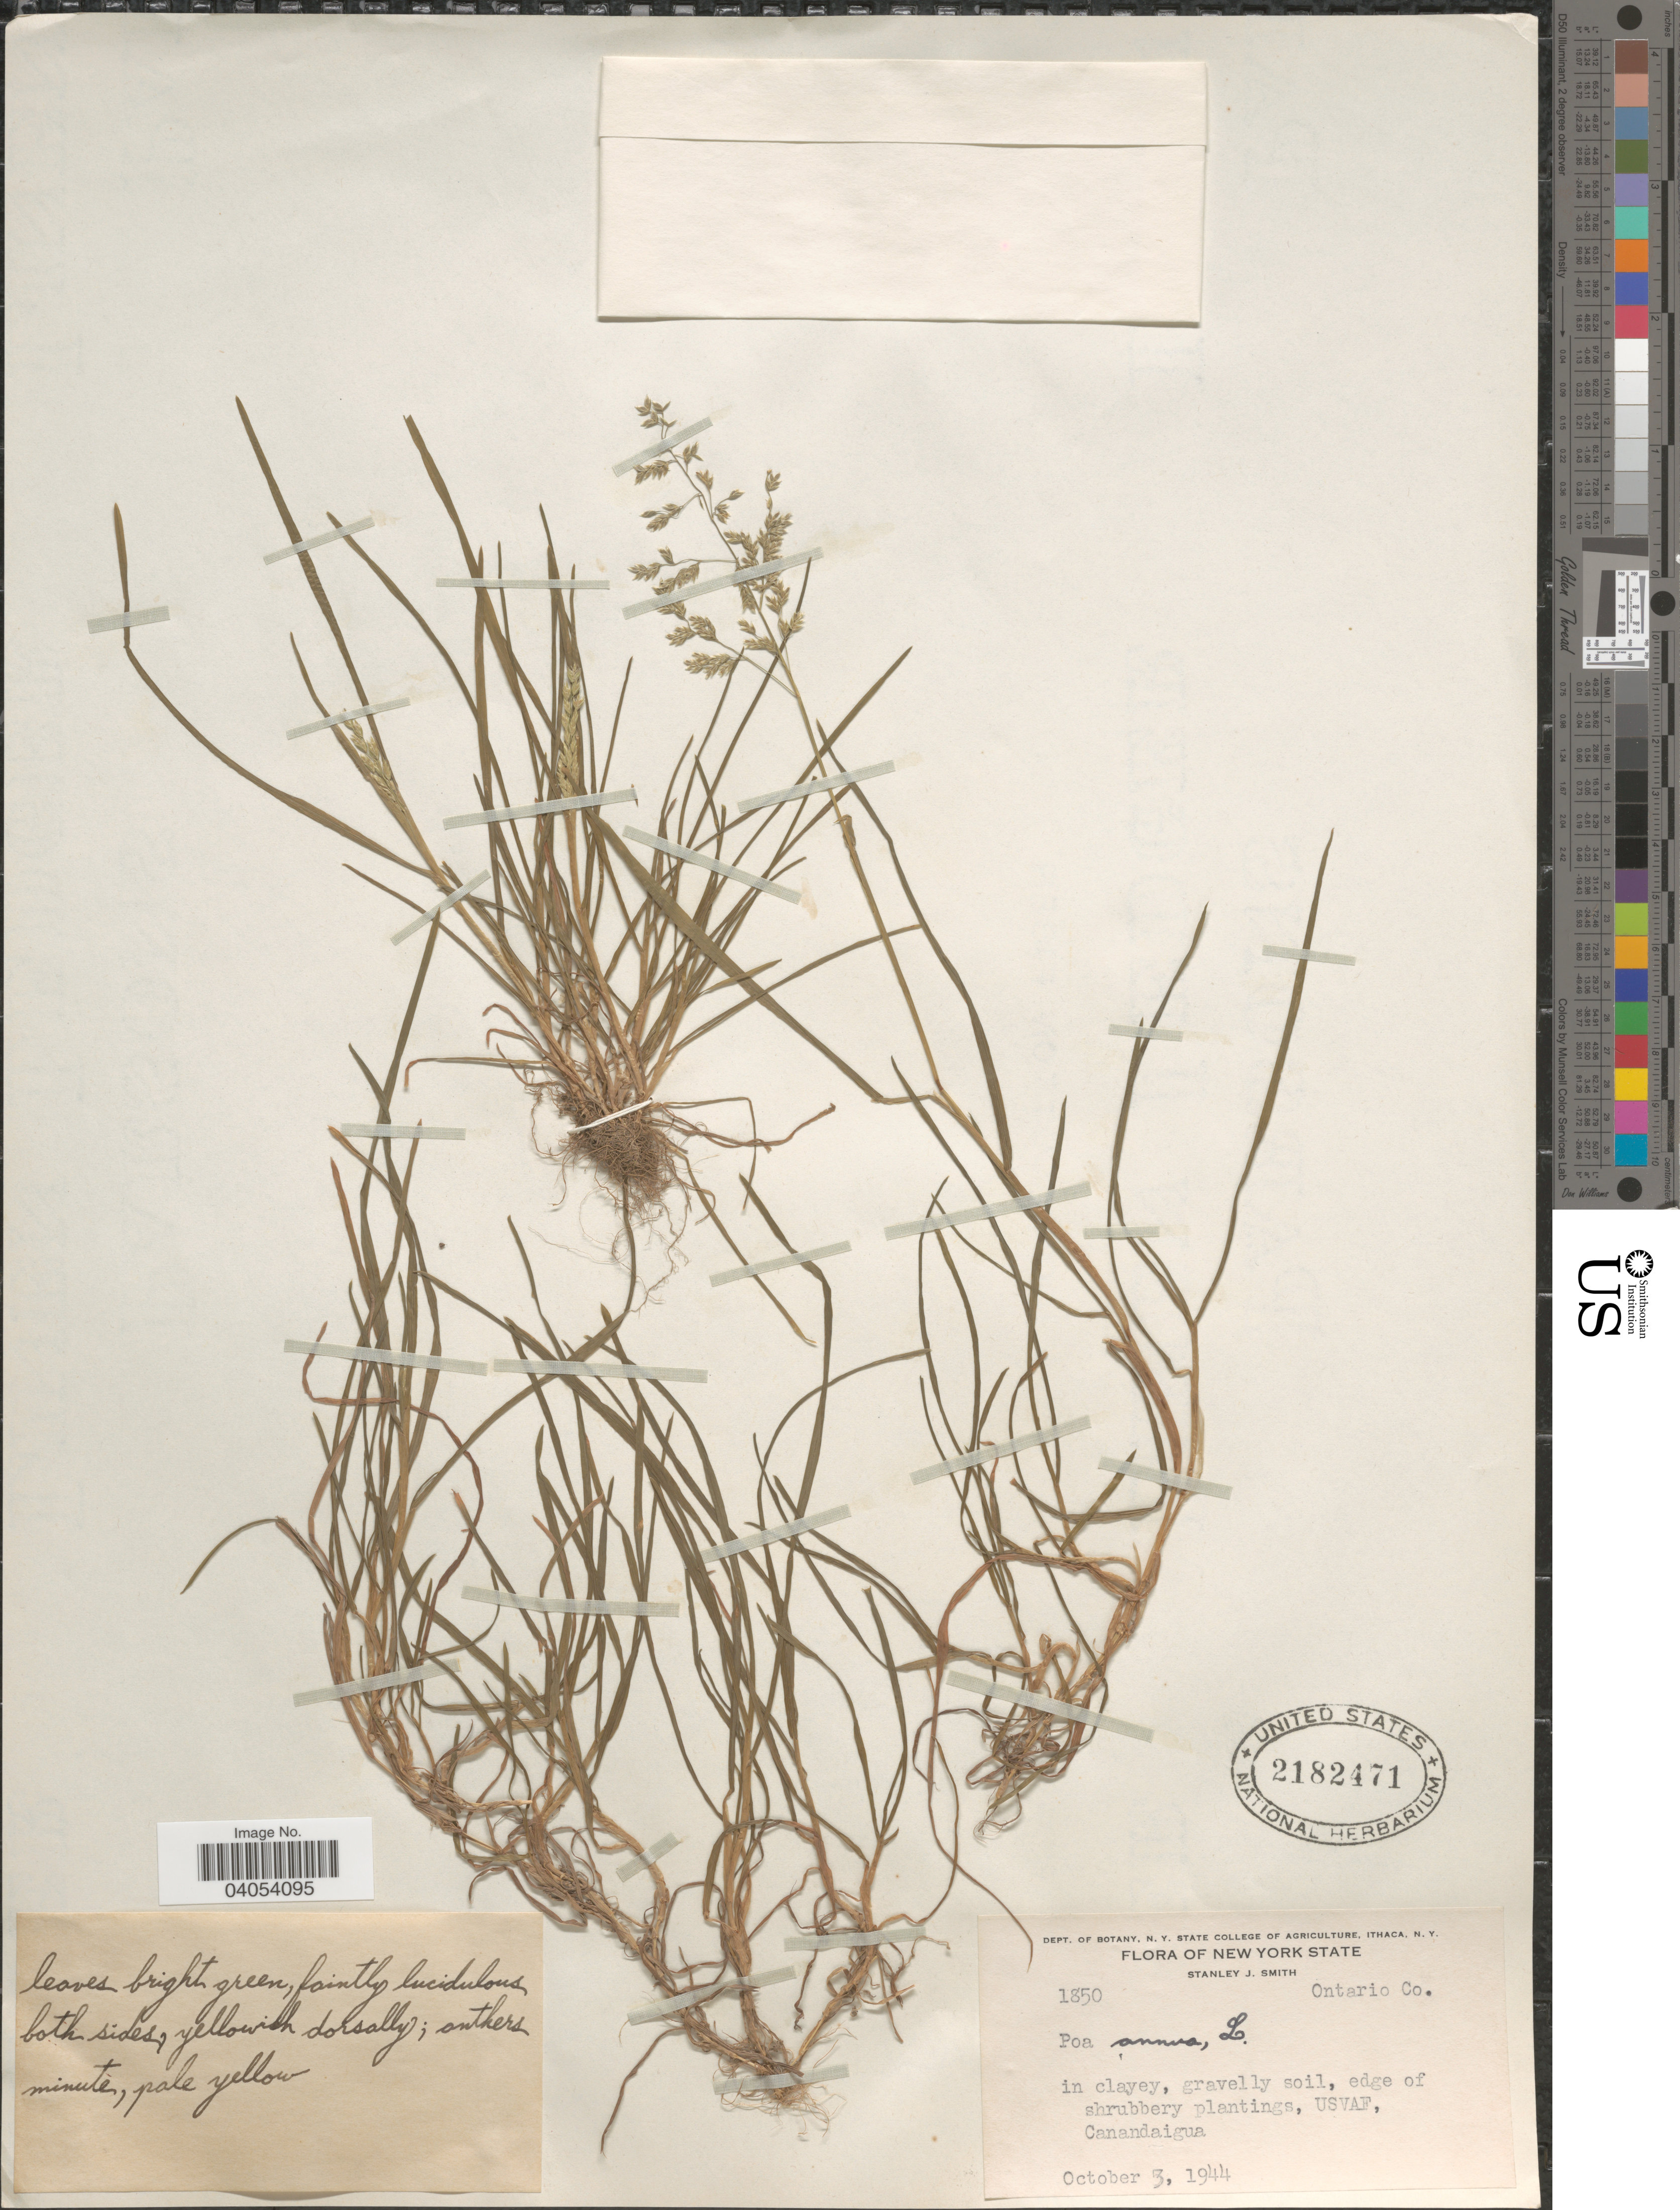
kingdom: Plantae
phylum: Tracheophyta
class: Liliopsida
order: Poales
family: Poaceae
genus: Poa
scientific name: Poa annua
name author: L.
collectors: S. Smith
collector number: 1850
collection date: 1944-10-03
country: United States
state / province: New York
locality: Ontario Co. Edge of shrubbery plantings, USVAF, Canandaigua.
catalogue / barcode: US 2182471